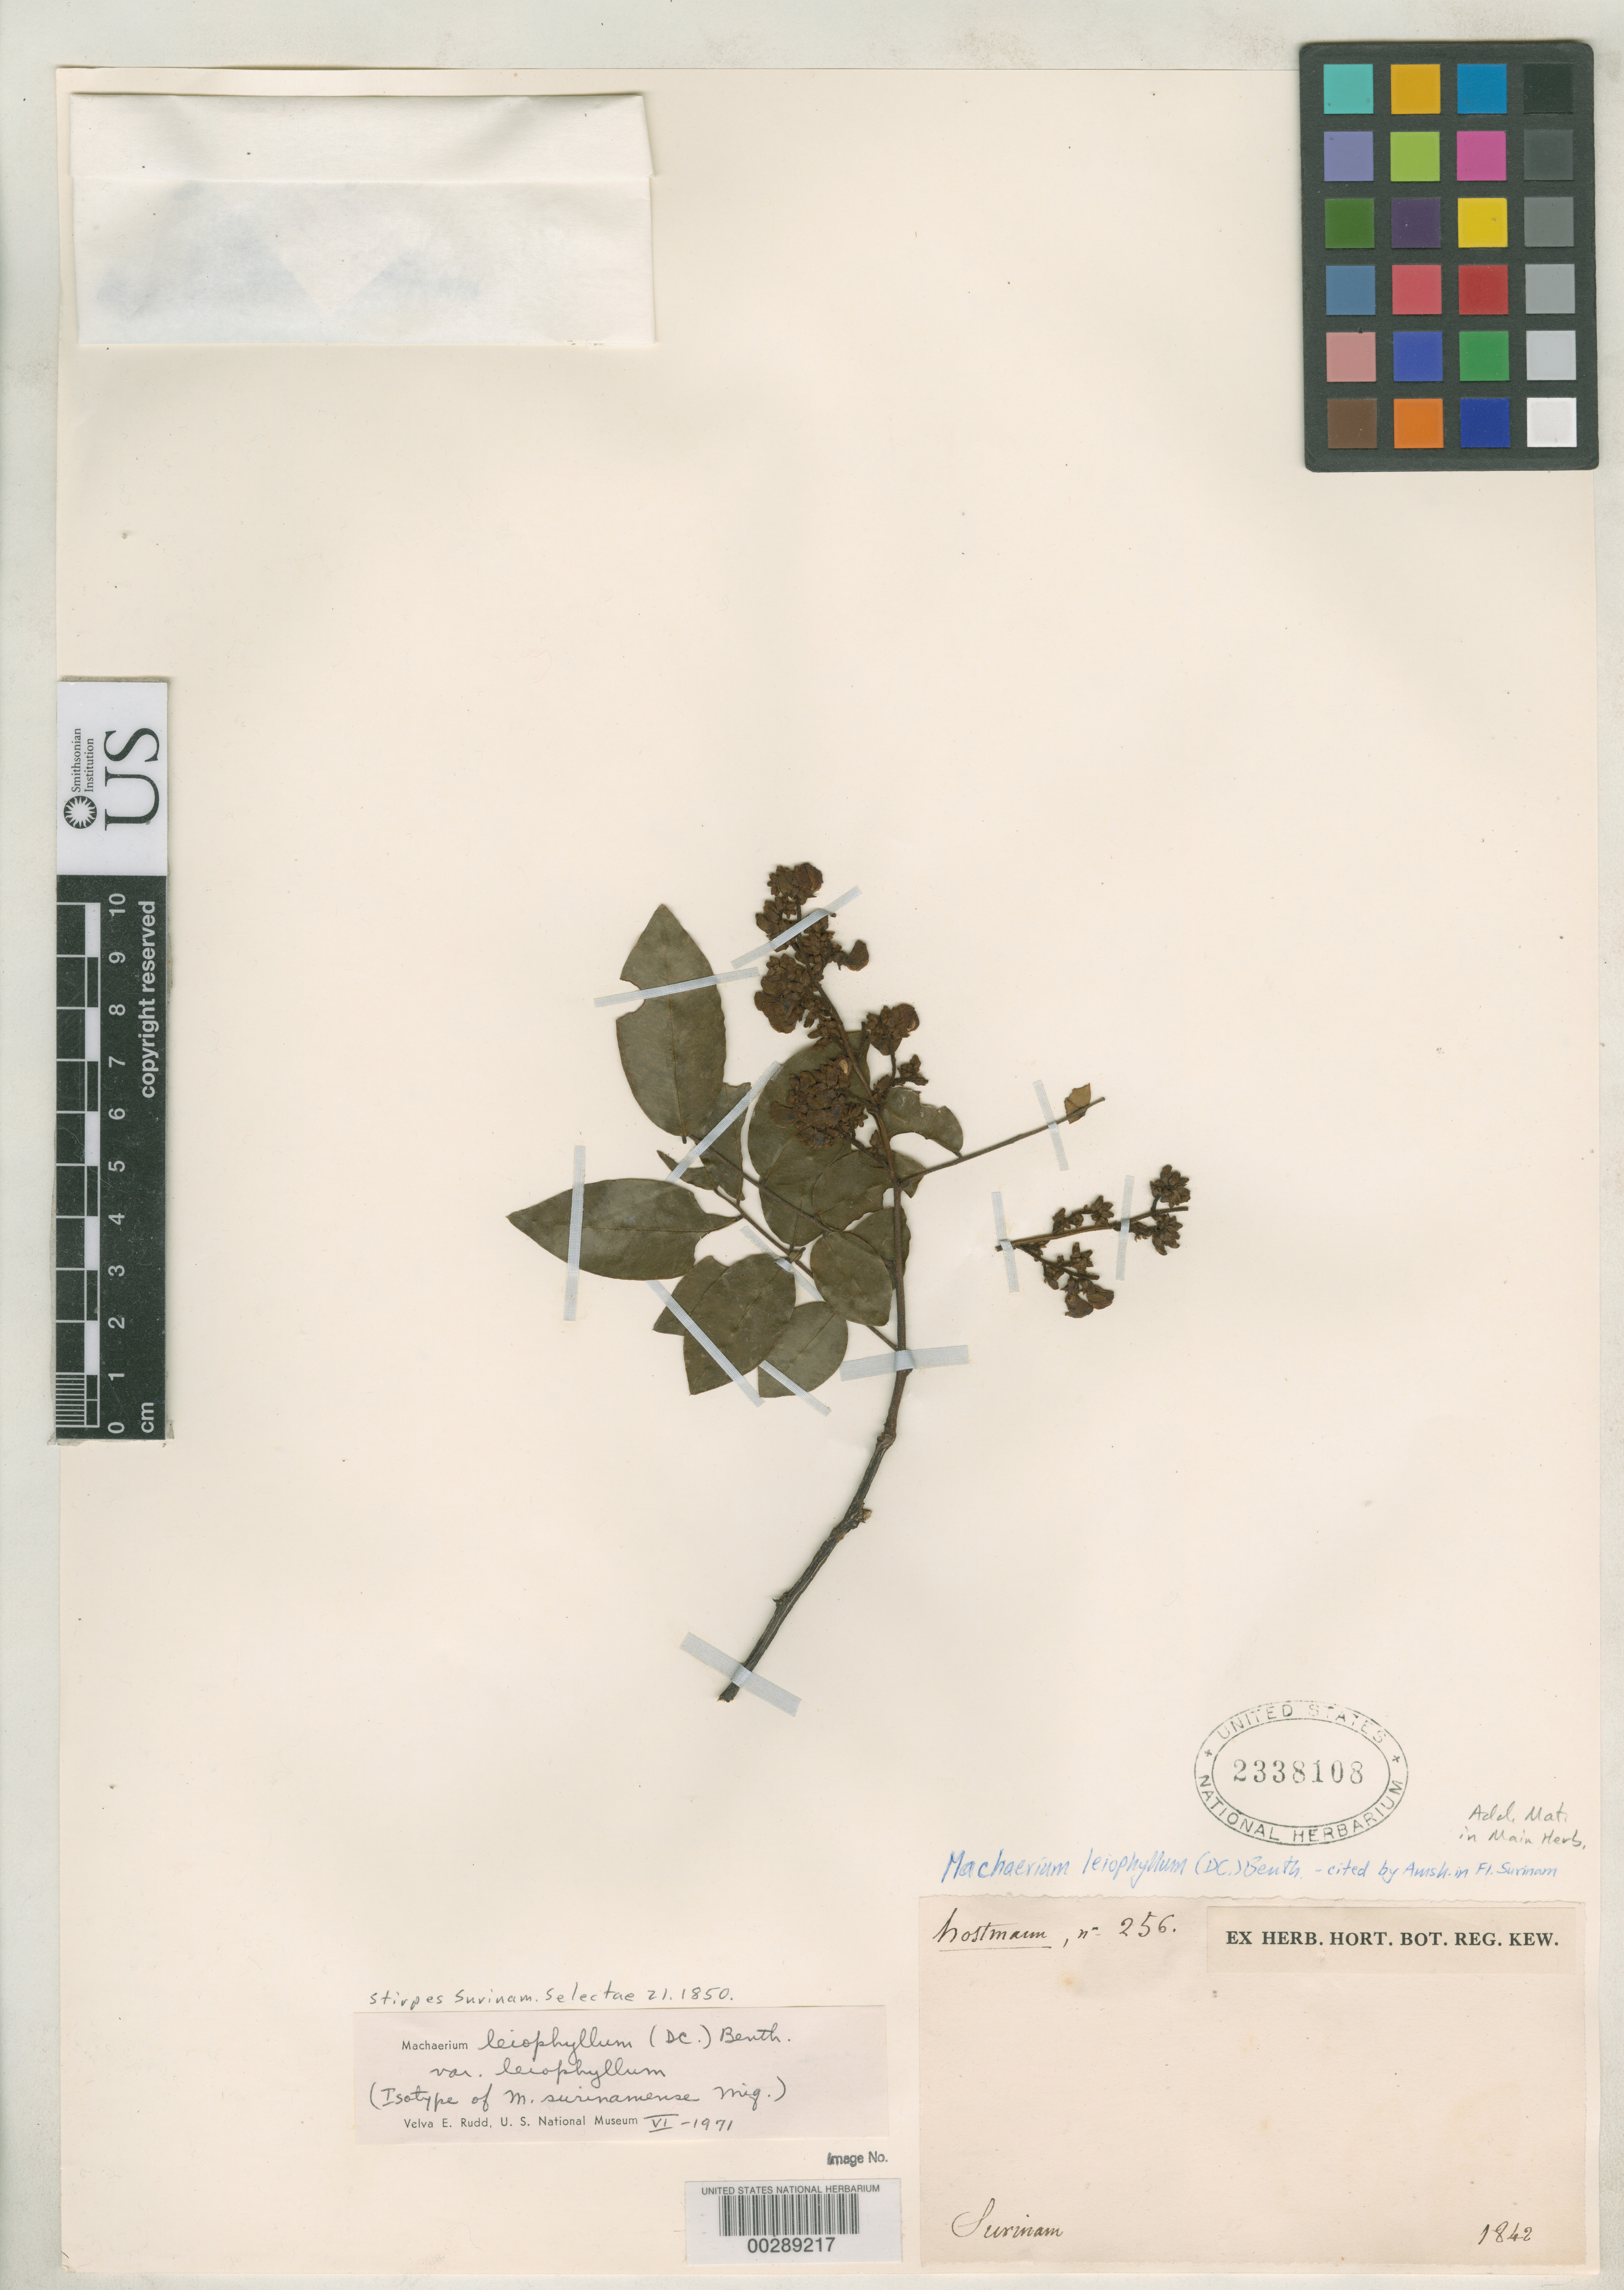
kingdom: Plantae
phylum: Tracheophyta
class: Magnoliopsida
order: Fabales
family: Fabaceae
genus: Machaerium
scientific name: Machaerium surinamense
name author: Miq.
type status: Isotype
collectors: F. Hostmann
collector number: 256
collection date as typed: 1842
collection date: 1842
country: Suriname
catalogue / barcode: US 2338108